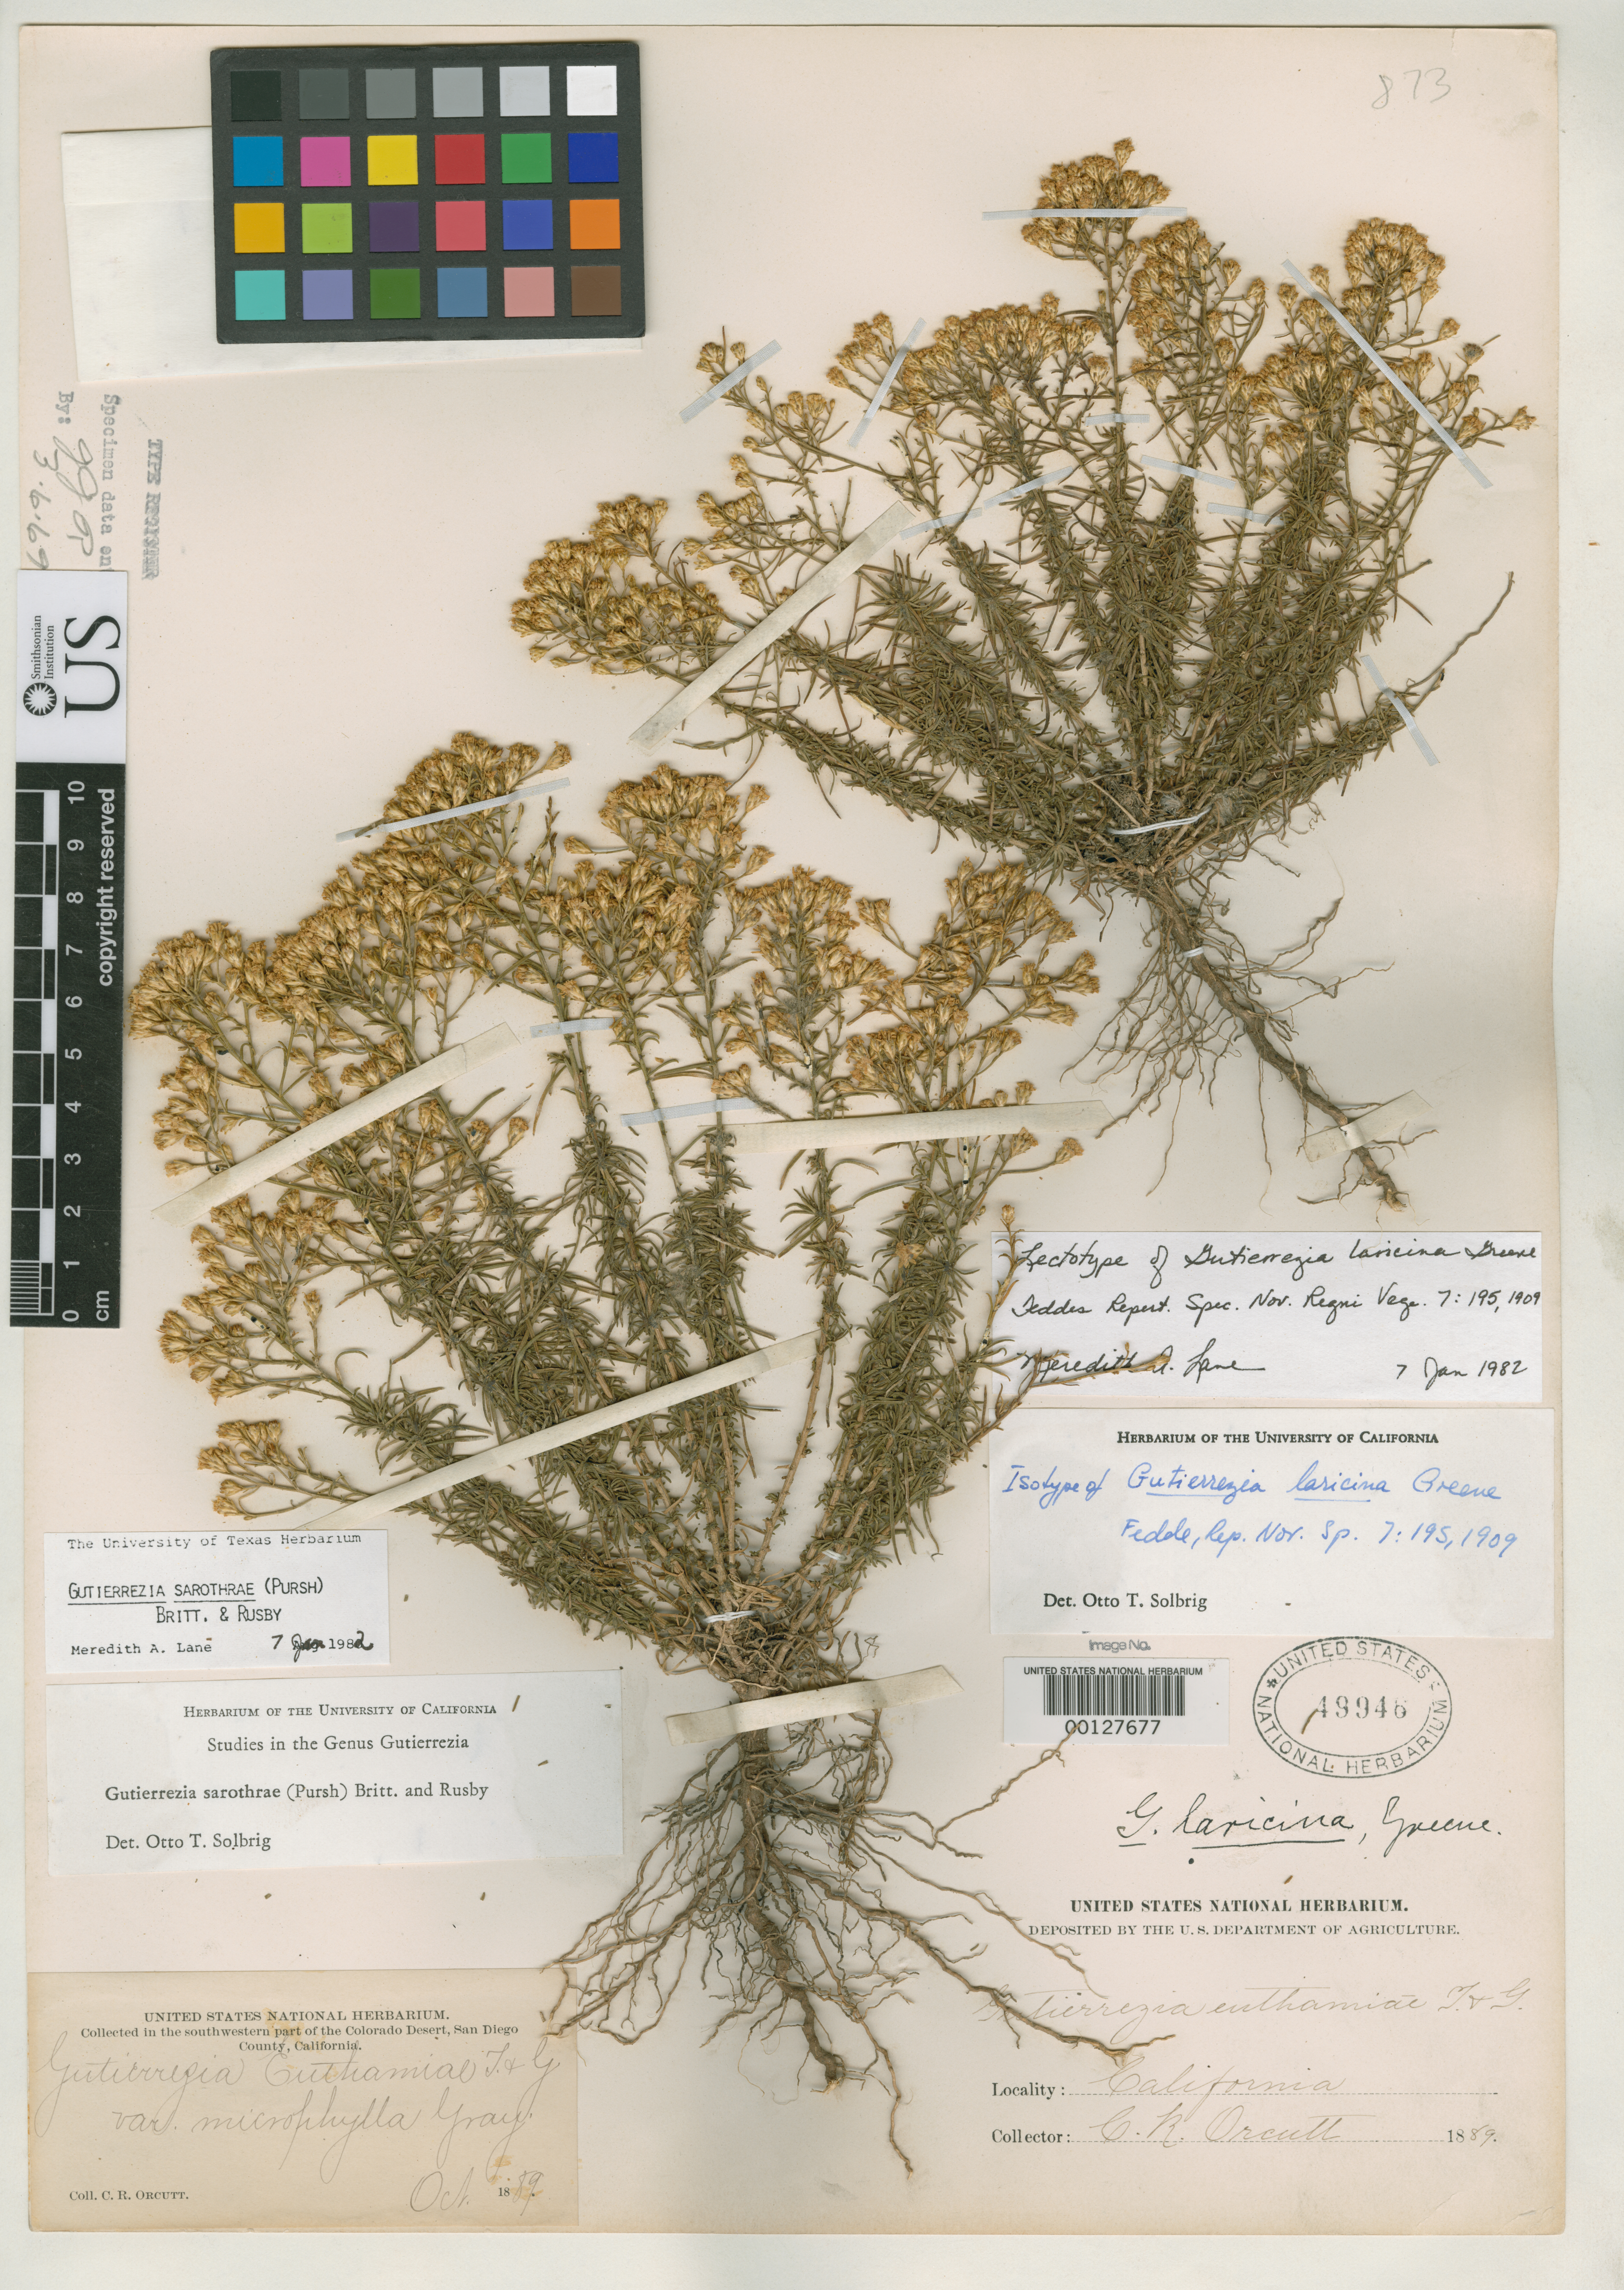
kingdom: Plantae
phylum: Tracheophyta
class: Magnoliopsida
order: Asterales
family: Asteraceae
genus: Gutierrezia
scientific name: Gutierrezia laricina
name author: Greene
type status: Isotype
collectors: C. R. Orcutt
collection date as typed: Oct 1889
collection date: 1889-10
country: United States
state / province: California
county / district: San Diego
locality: Colorado Desert.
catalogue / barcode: US 49946